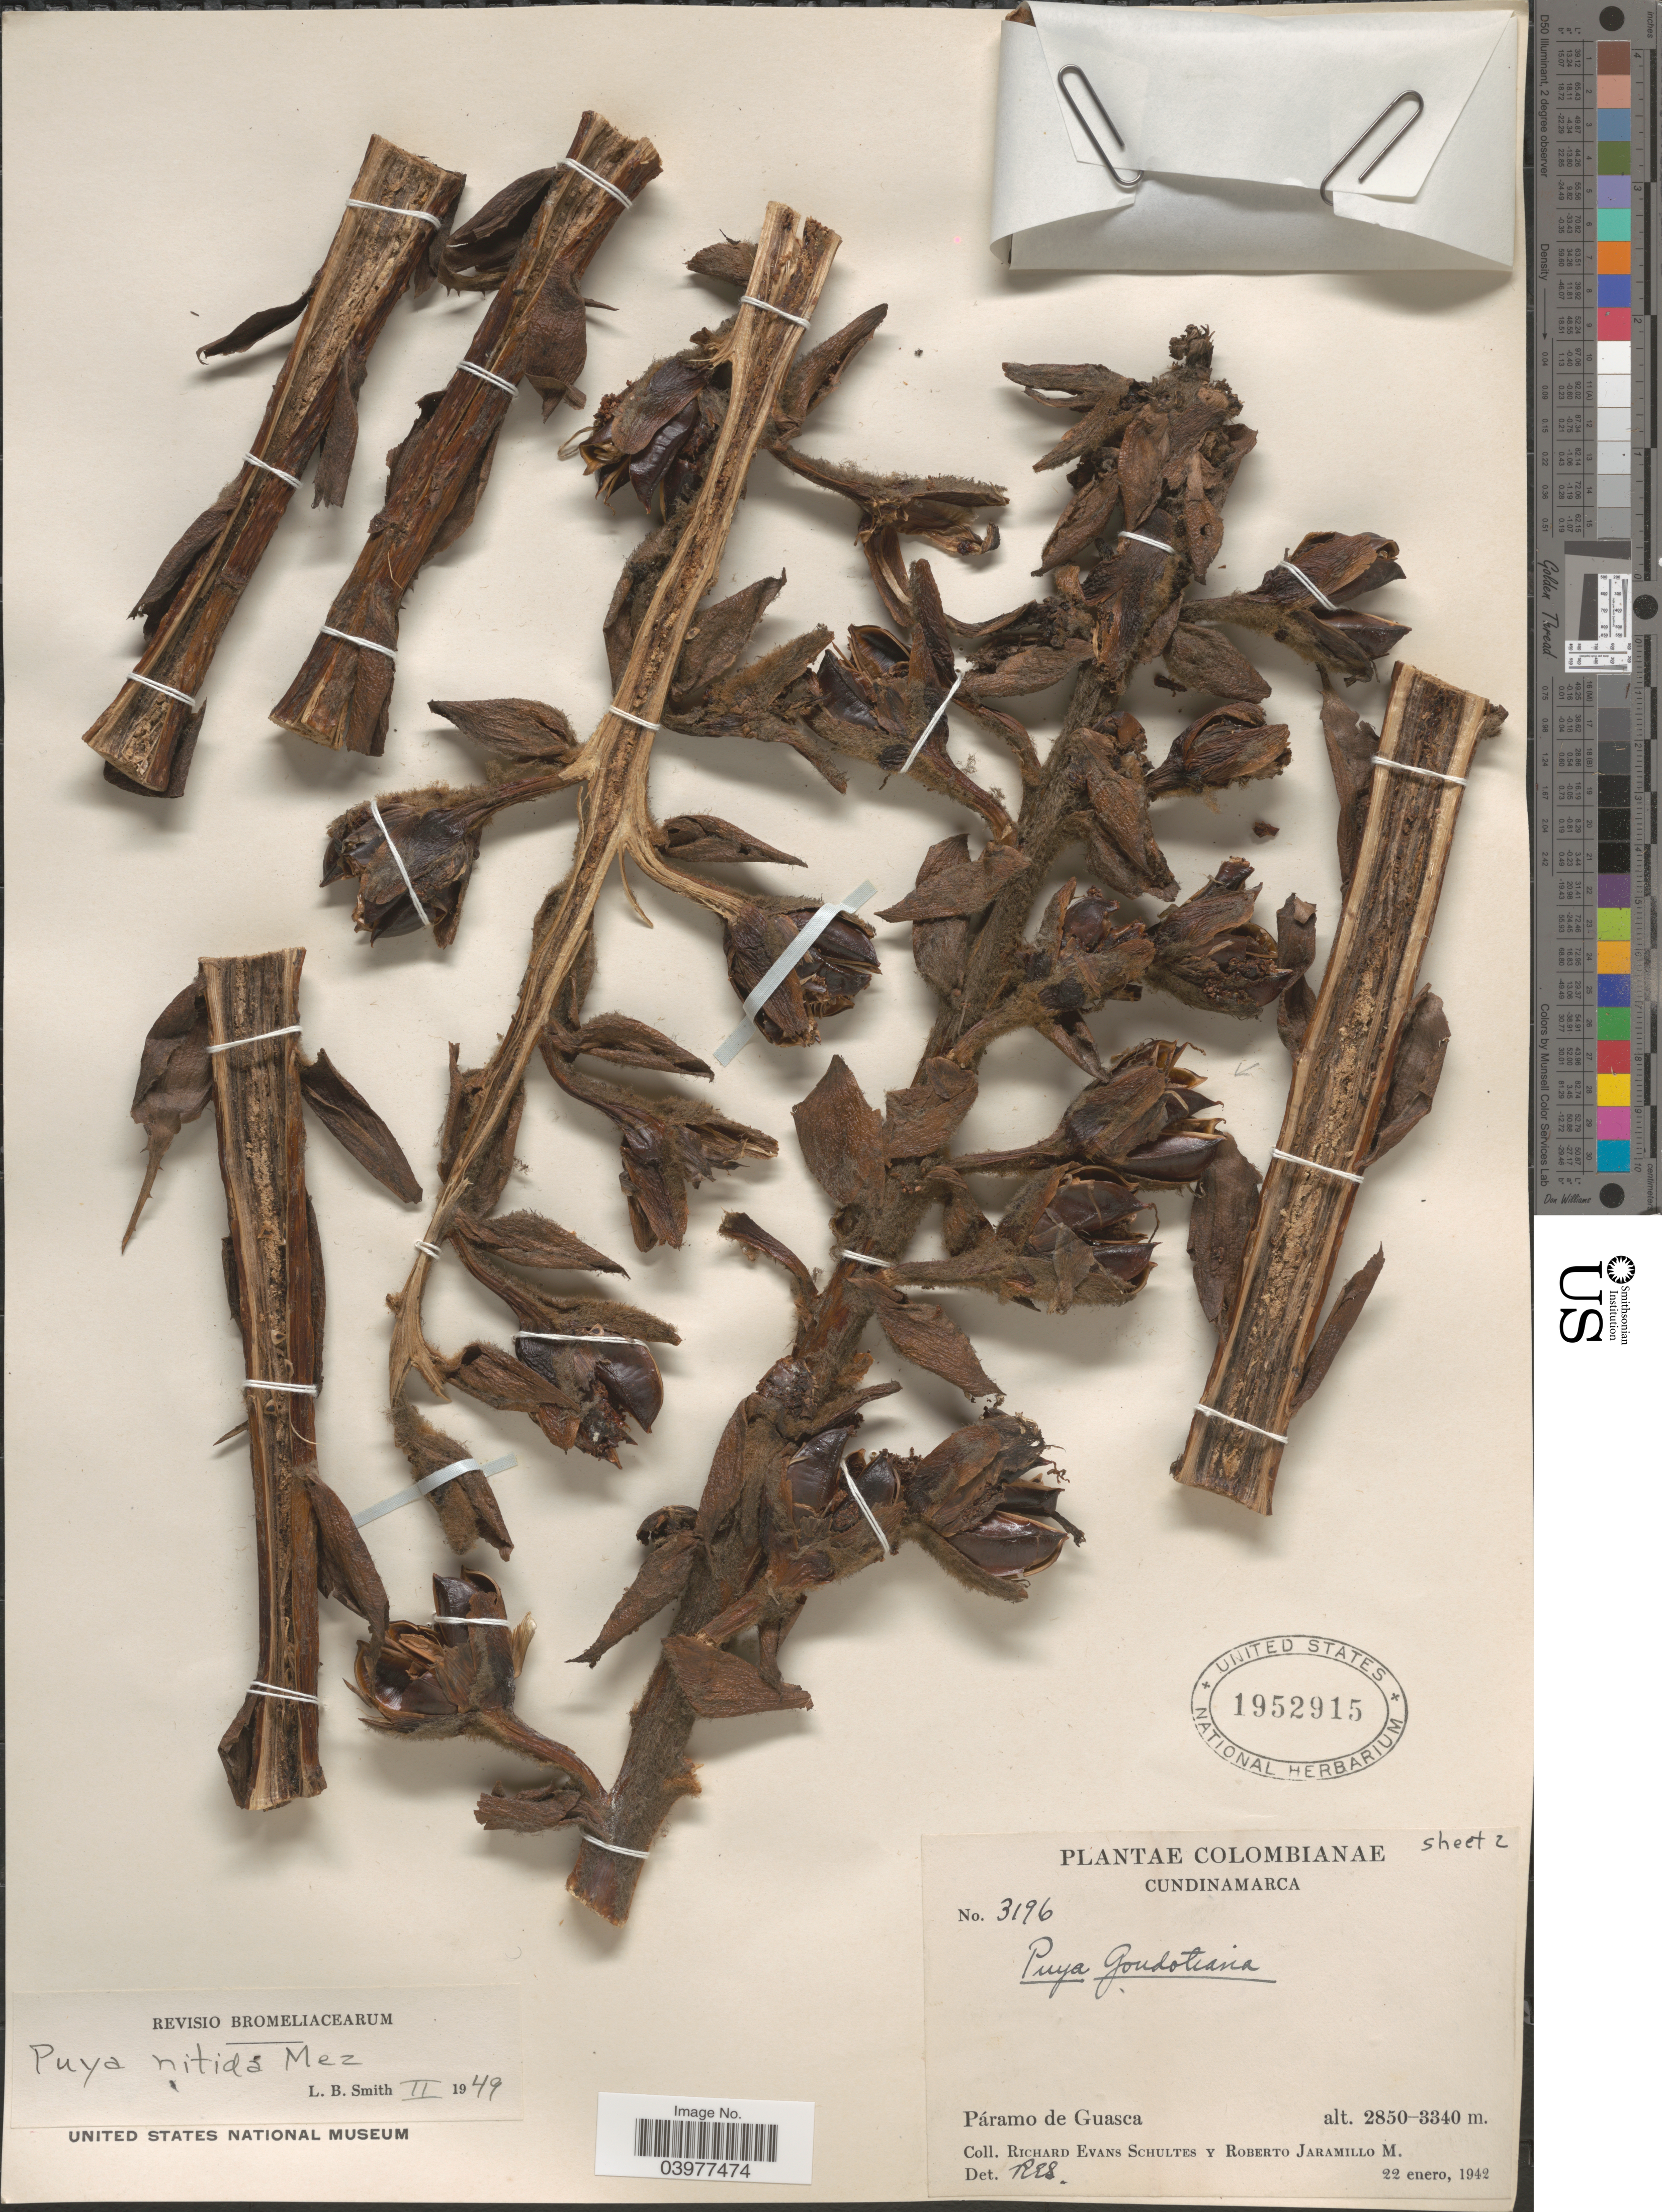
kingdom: Plantae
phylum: Tracheophyta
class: Liliopsida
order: Poales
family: Bromeliaceae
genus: Puya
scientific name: Puya nitida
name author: Mez in C. DC.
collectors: R. E. Schultes & R. Jaramillo M.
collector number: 3196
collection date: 1942-01-22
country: Colombia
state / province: Cundinamarca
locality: Páramo de Guasca.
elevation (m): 2850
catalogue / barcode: US 1952915